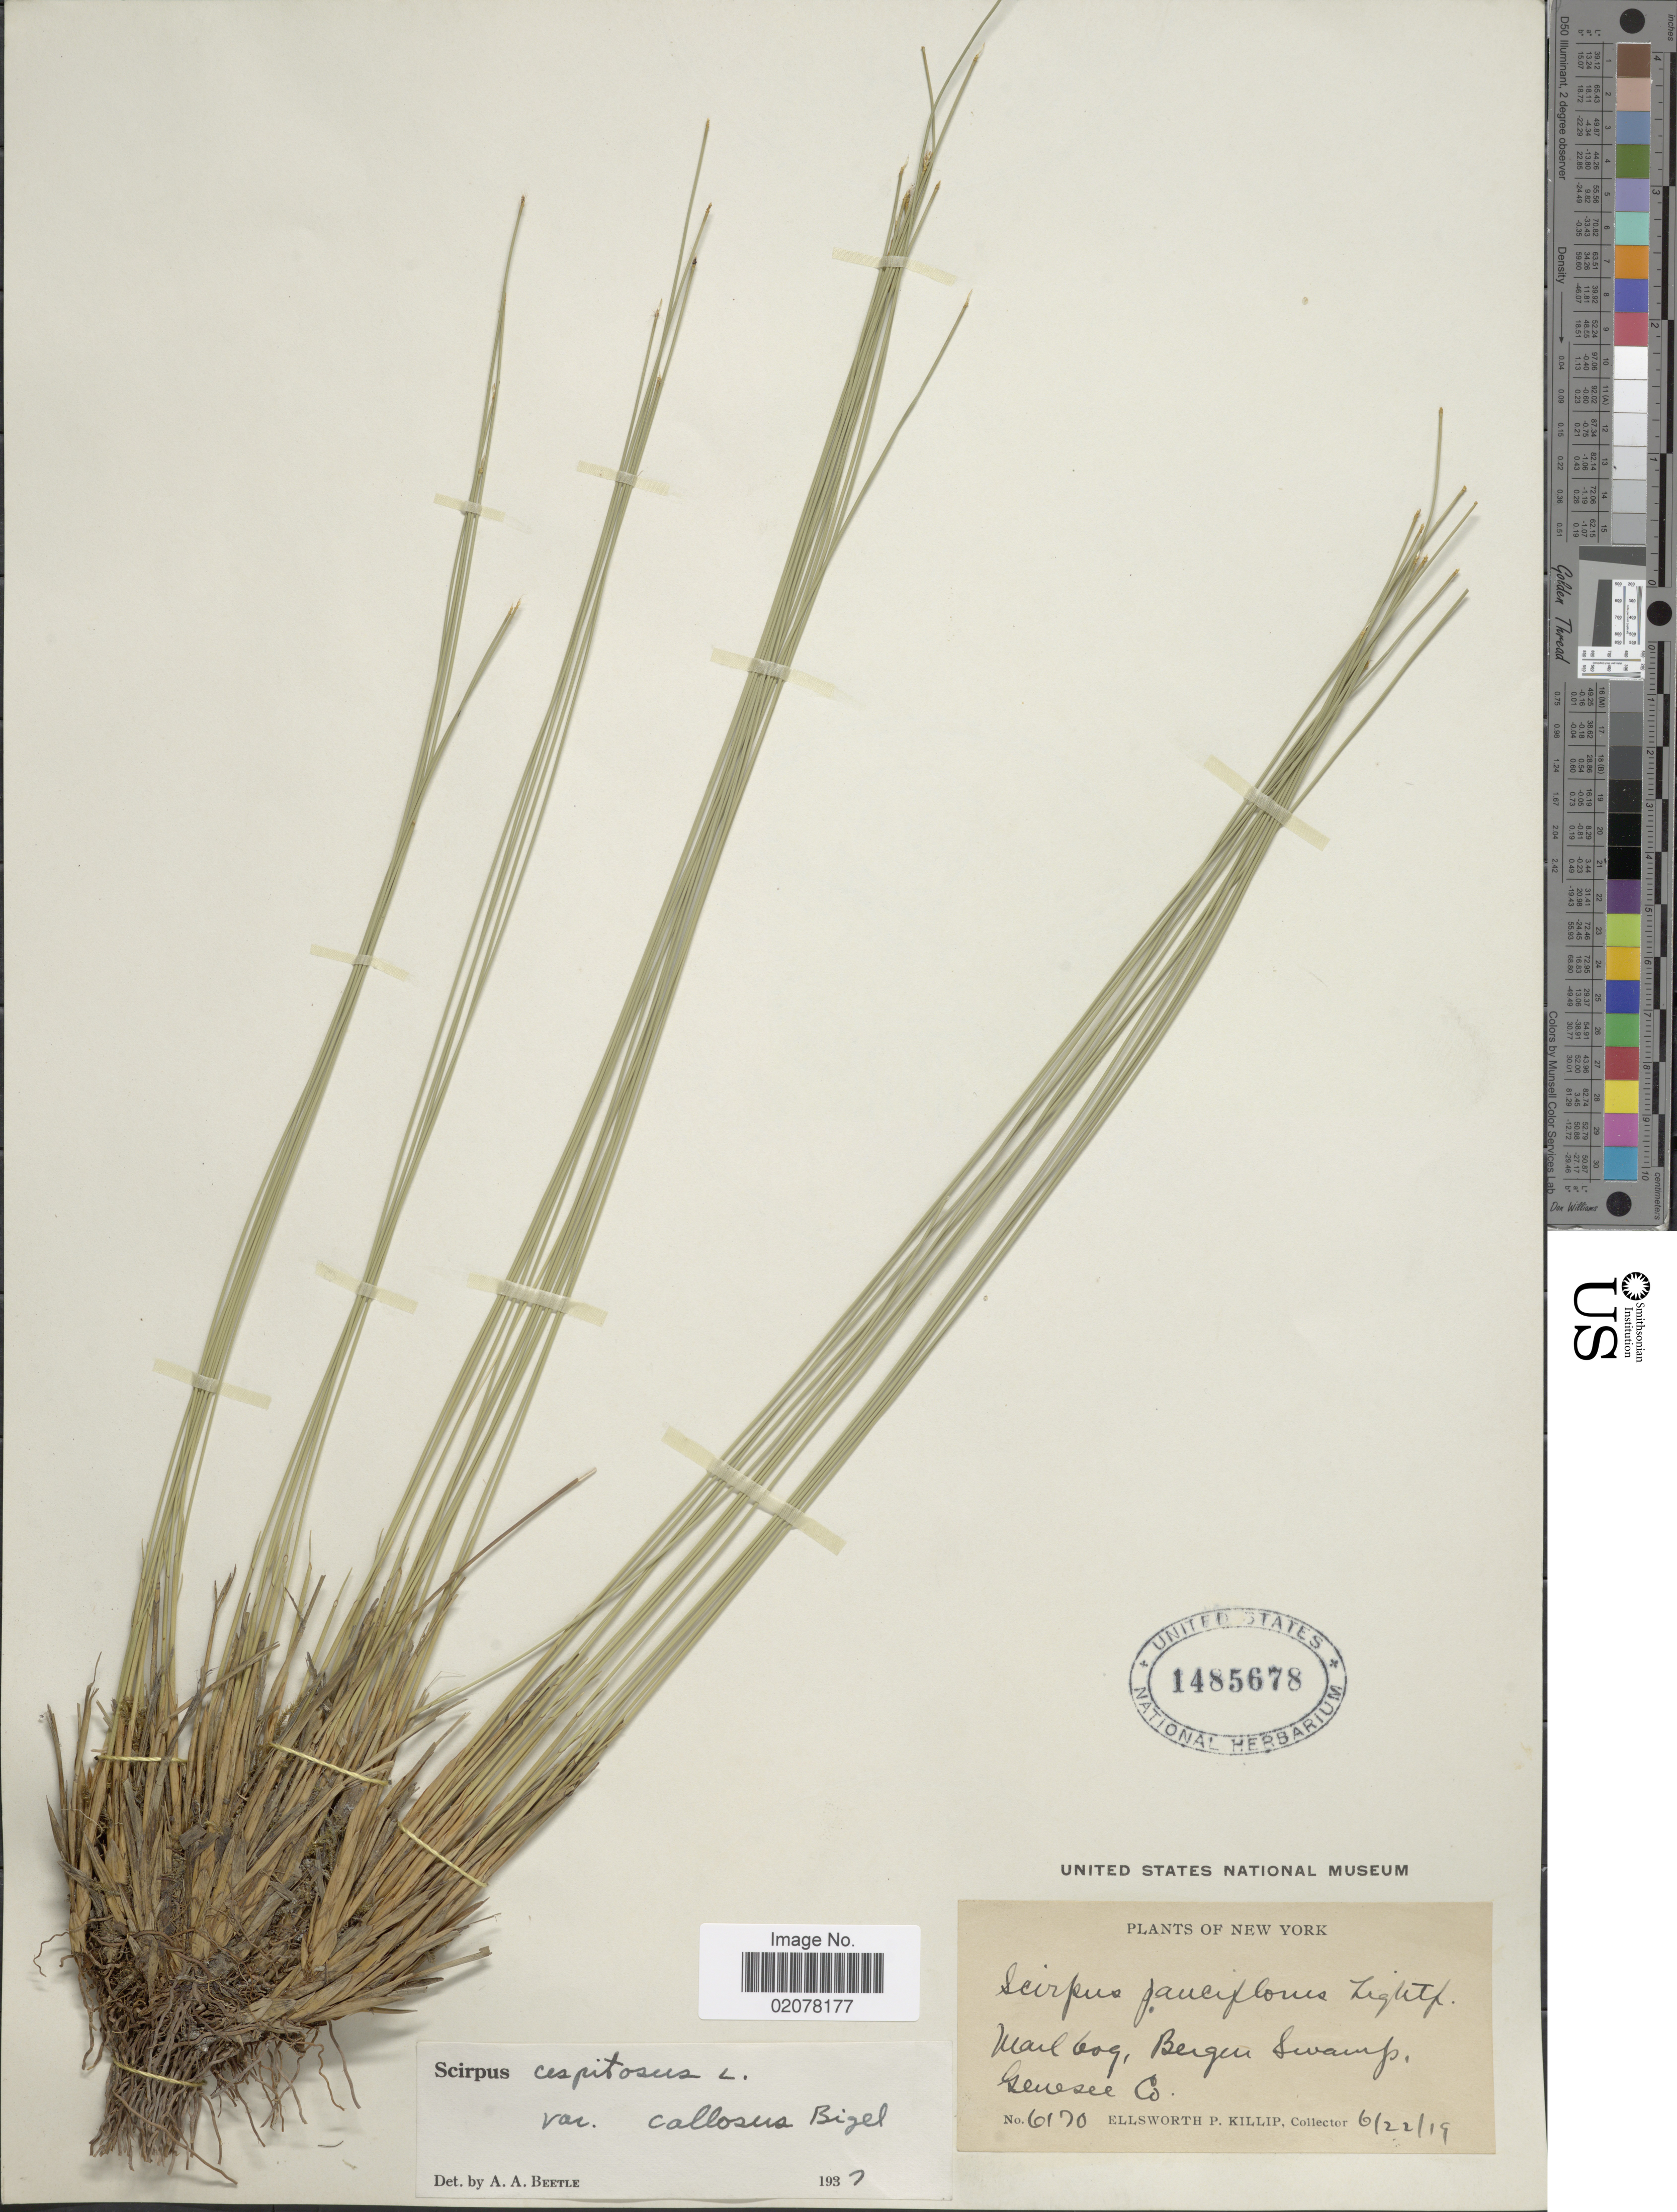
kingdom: Plantae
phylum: Tracheophyta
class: Liliopsida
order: Poales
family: Cyperaceae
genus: Trichophorum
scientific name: Trichophorum cespitosum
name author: (L.) Hartm.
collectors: E. P. Killip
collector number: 6170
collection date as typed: Transcribed d/m/y: 22/6/19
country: United States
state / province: New York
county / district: Genesse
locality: Bergen Swamp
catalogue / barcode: US 1485678